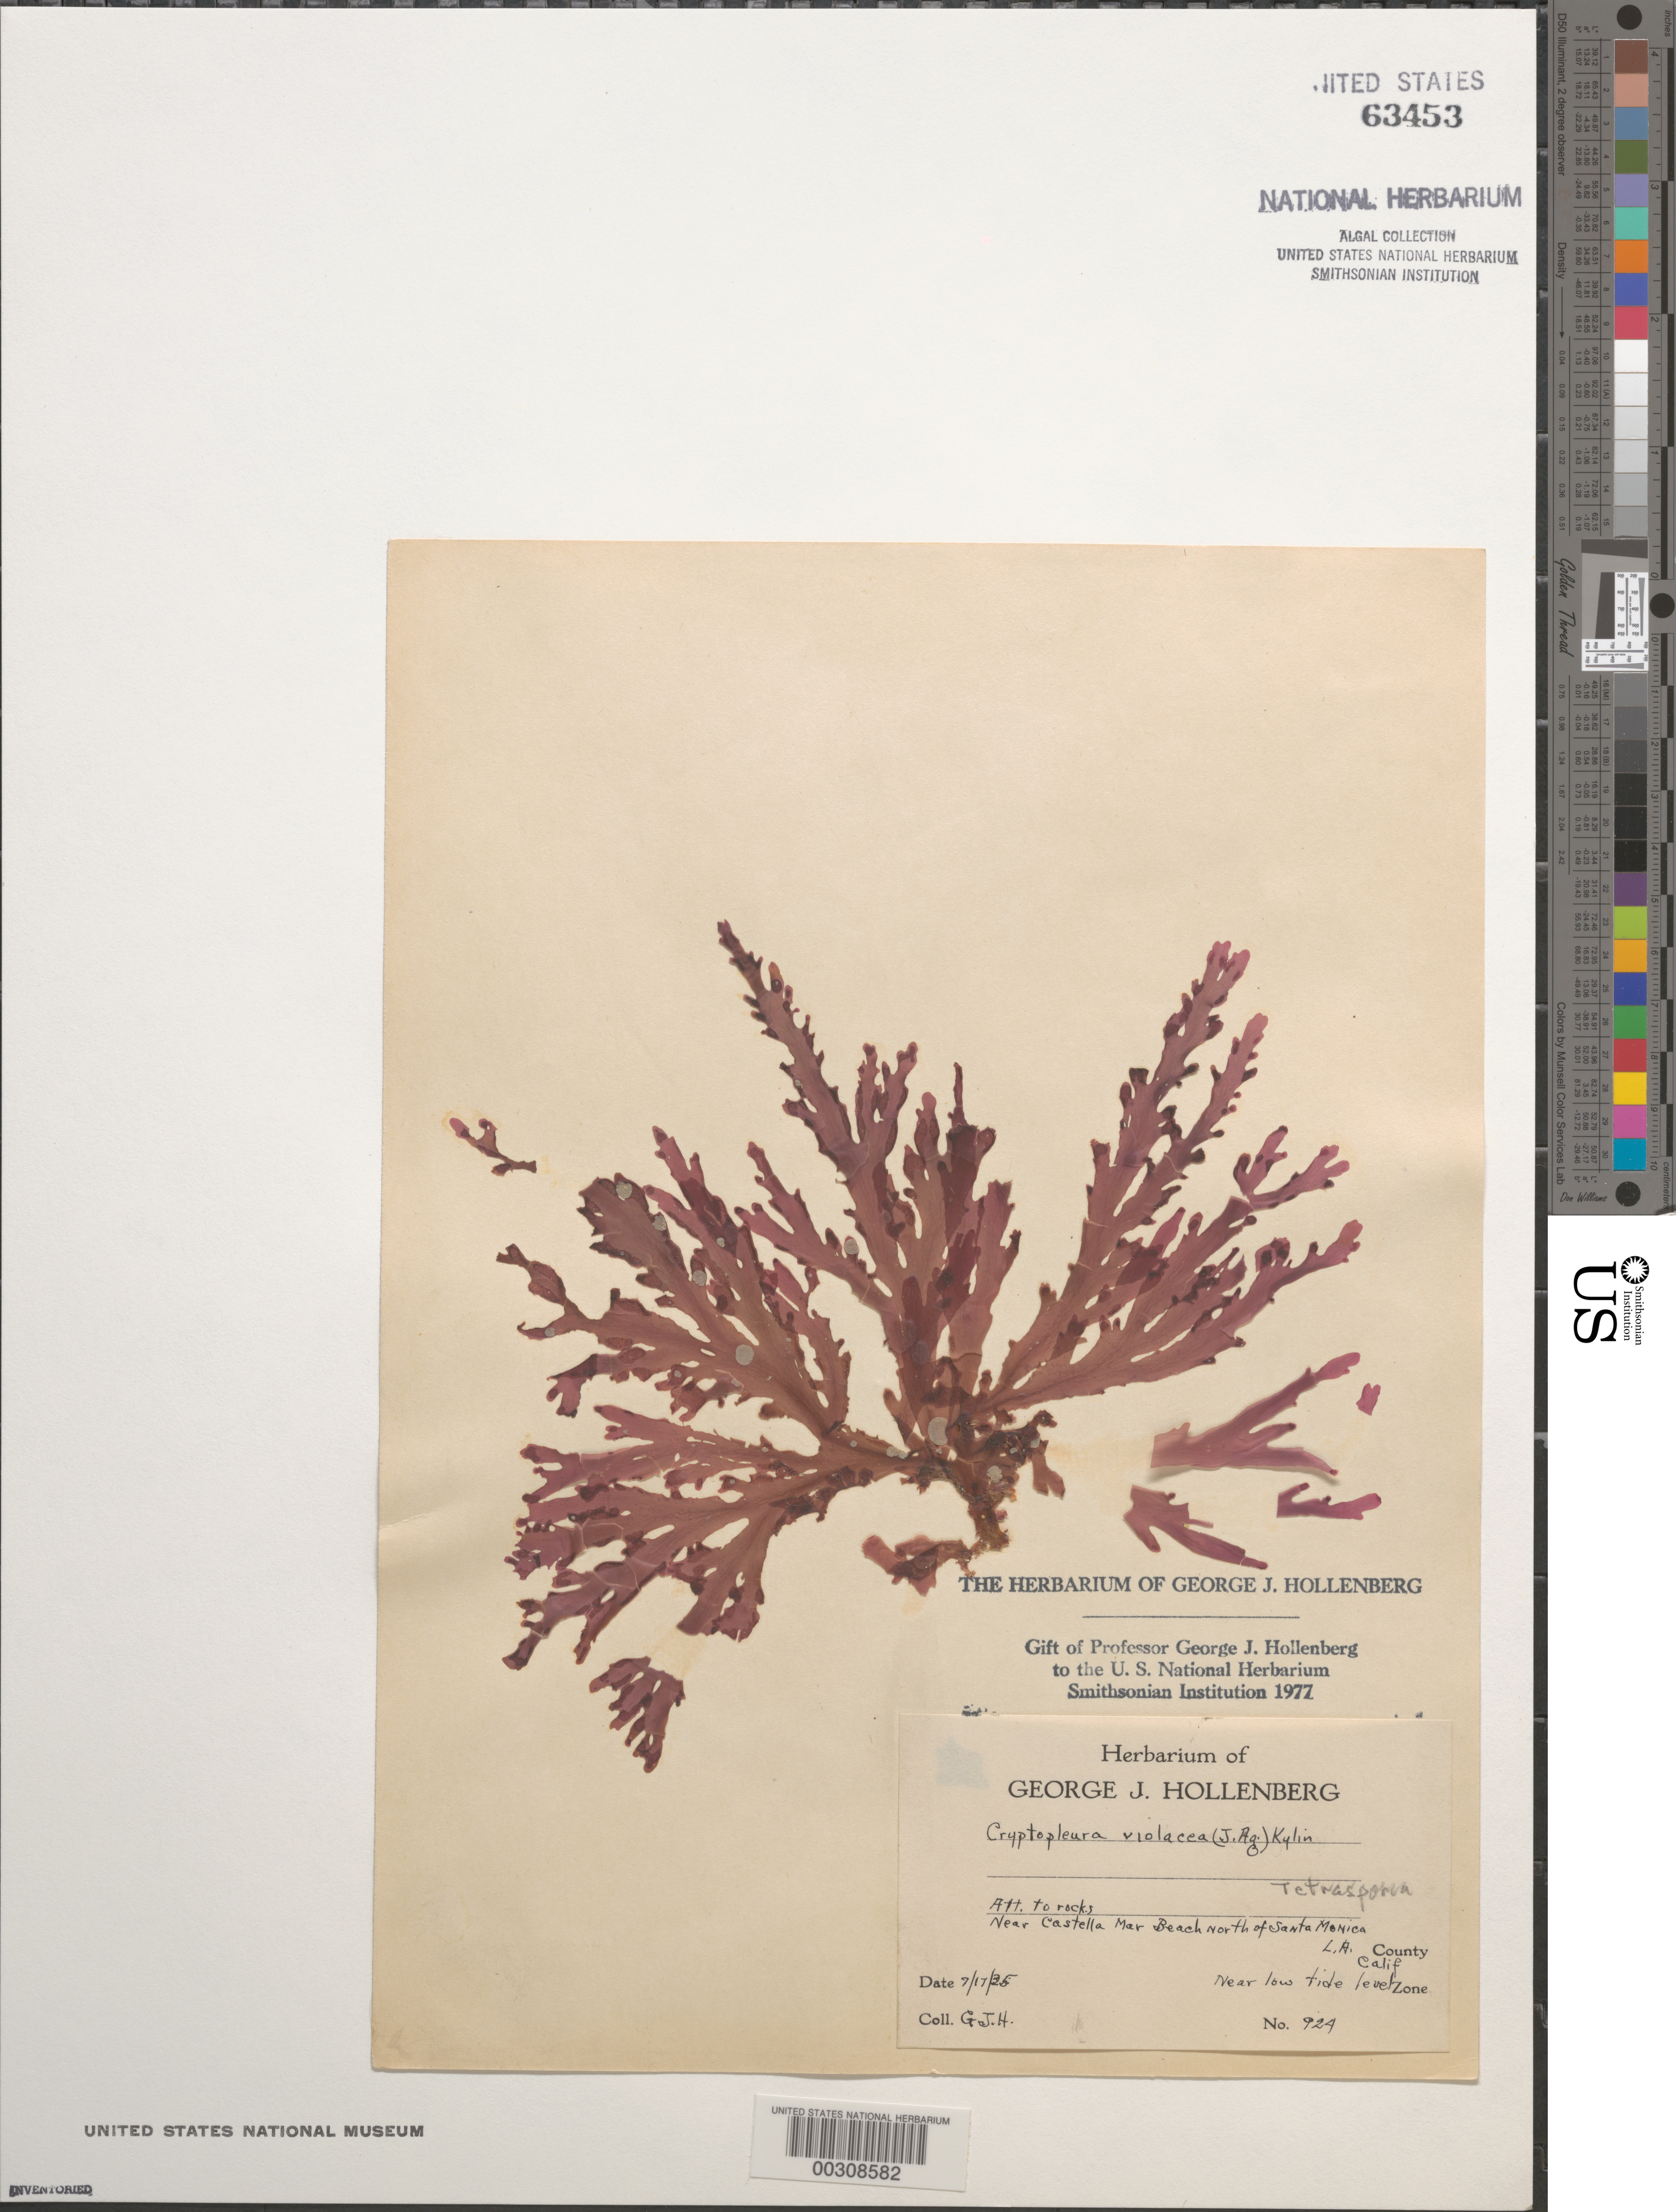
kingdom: Plantae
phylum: Rhodophyta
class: Florideophyceae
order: Ceramiales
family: Delesseriaceae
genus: Cryptopleura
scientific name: Cryptopleura violacea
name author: (J. Ag.) Kylin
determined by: Hollenberg, George J.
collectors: G. Hollenberg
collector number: GJH 924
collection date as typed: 17 Jul 1935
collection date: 1935-07-17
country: United States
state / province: California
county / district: Los Angeles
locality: Near Castle Mar Beach, north of Santa Monica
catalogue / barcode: US 63453